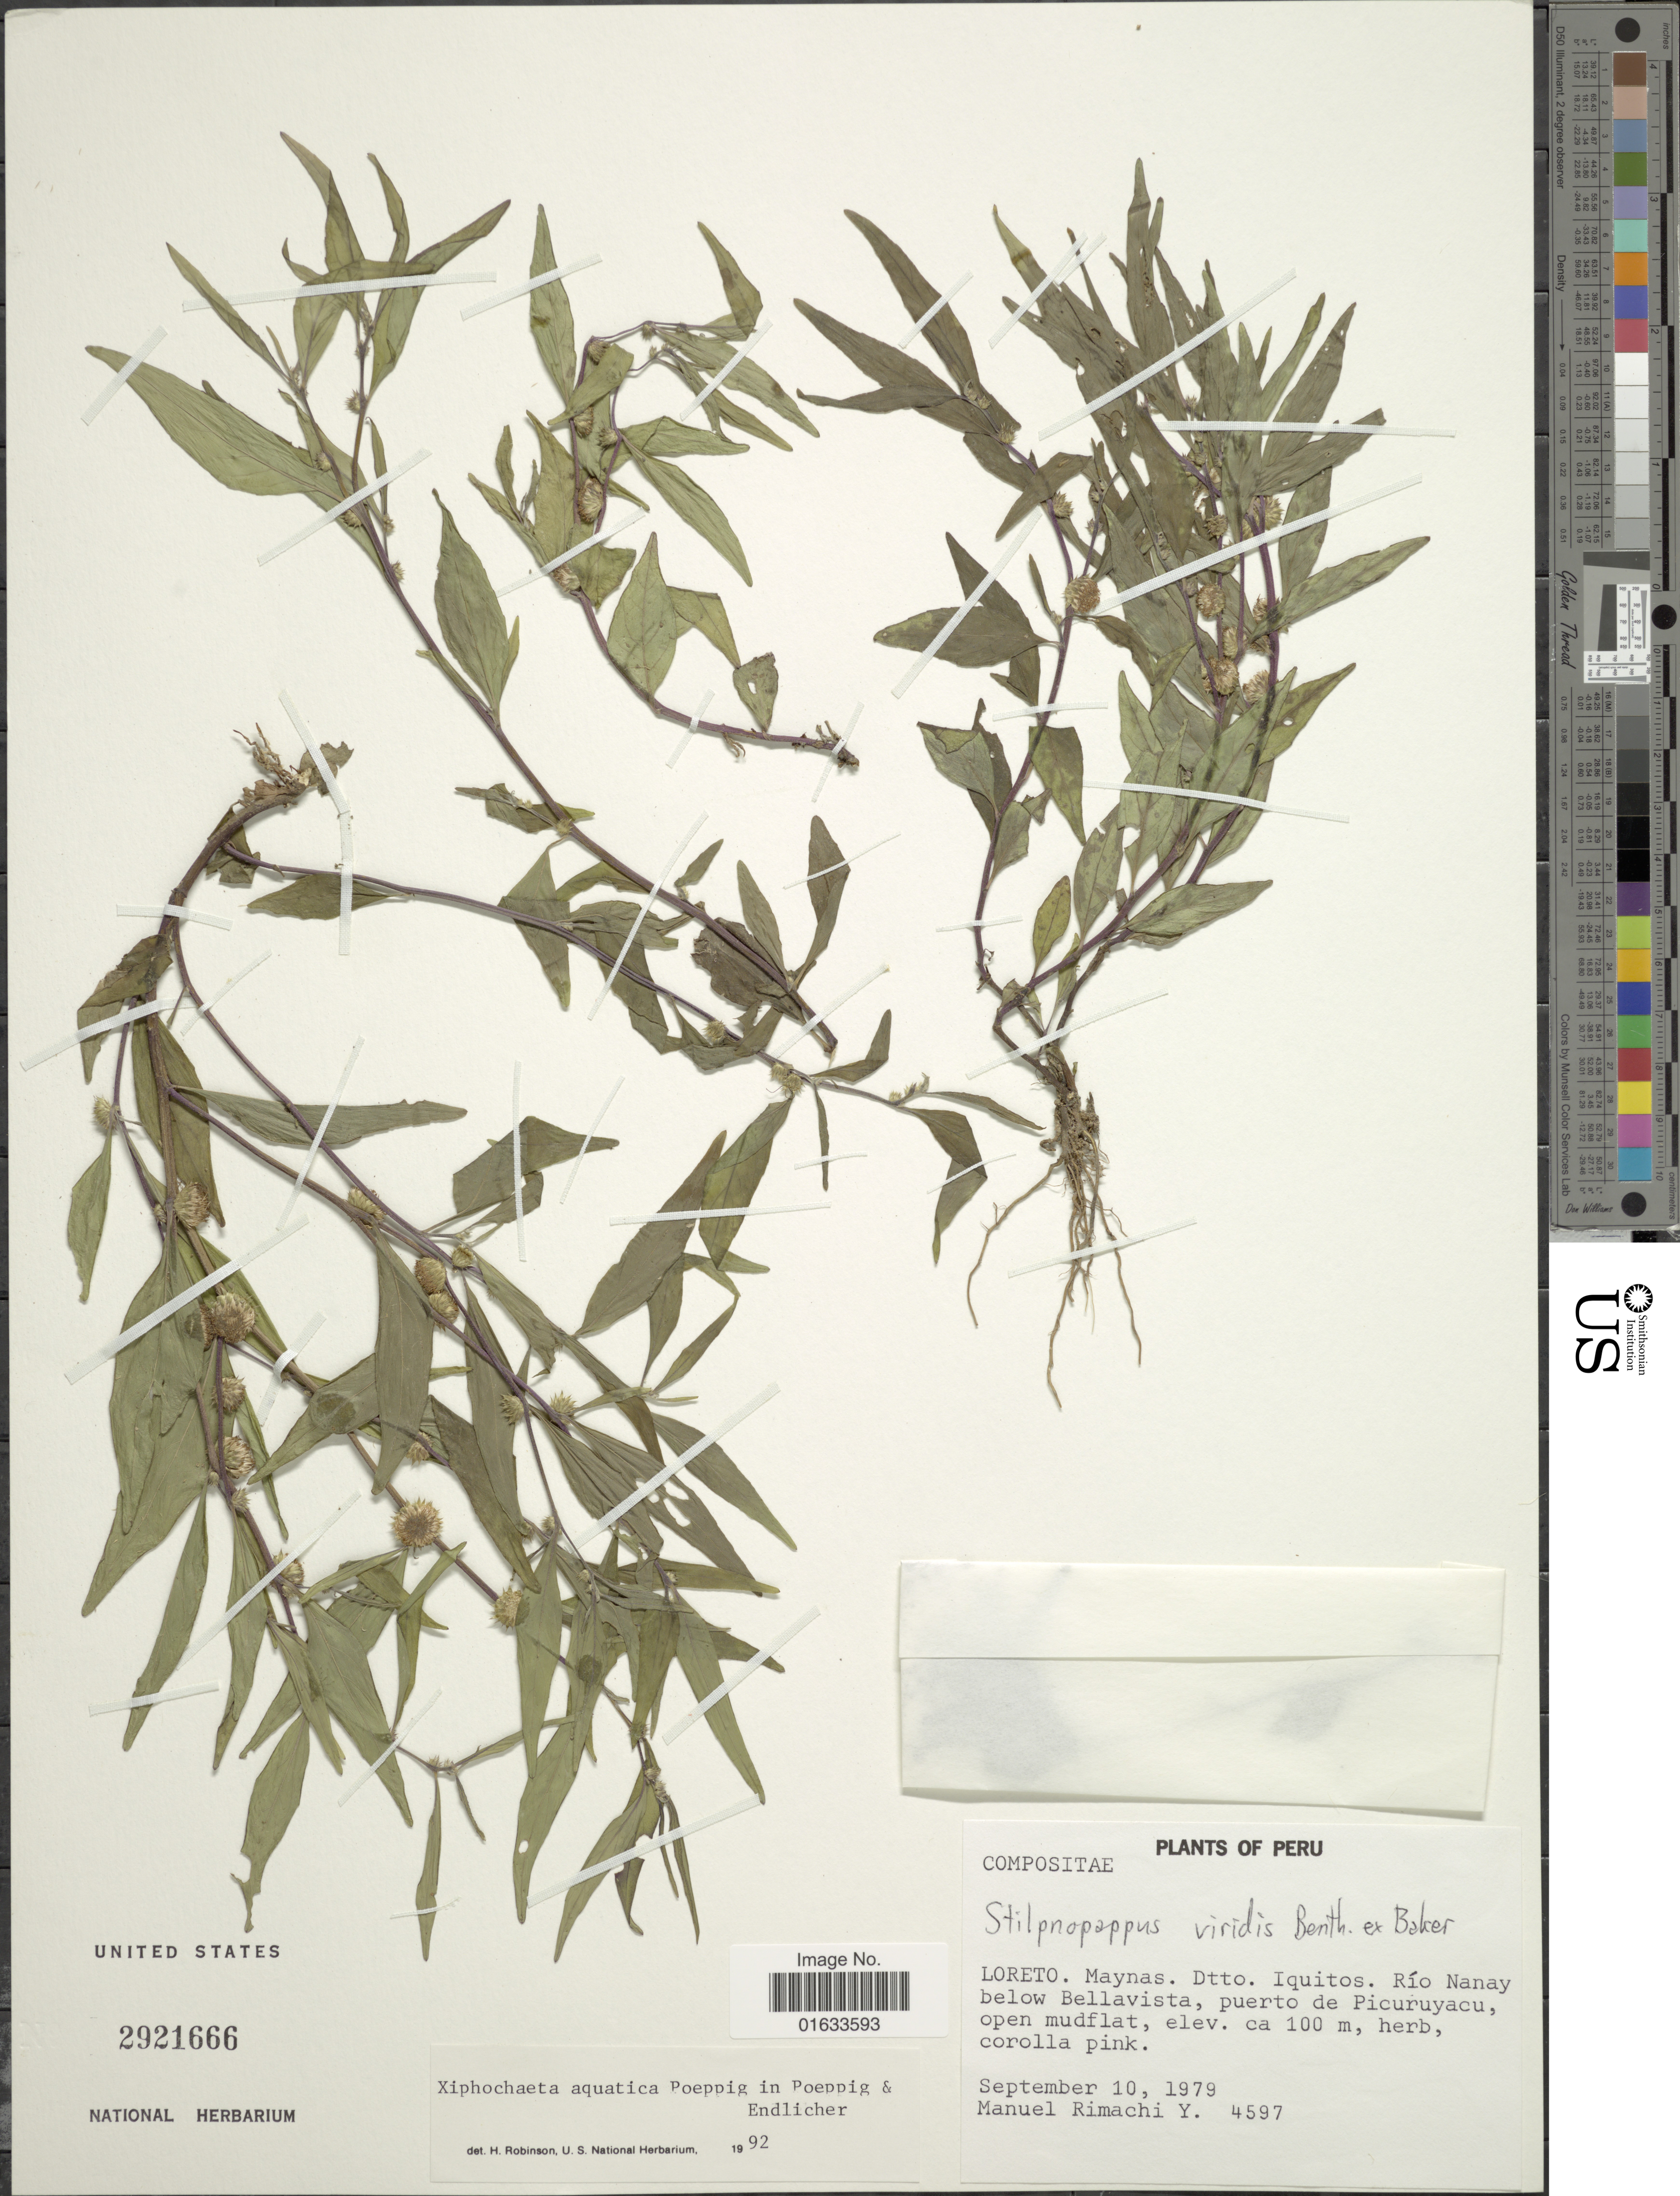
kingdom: Plantae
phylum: Tracheophyta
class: Magnoliopsida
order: Asterales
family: Asteraceae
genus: Xiphochaeta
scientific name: Xiphochaeta aquatica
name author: Poepp.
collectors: M. Rimachi Y.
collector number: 4597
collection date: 1979-09-10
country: Peru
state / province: Loreto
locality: Loreto. Maynas. Dtto. Iquitos. Río Nanay below Bellavista, puerto de Picuruyacu, open mudflat.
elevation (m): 100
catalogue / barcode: US 2921666